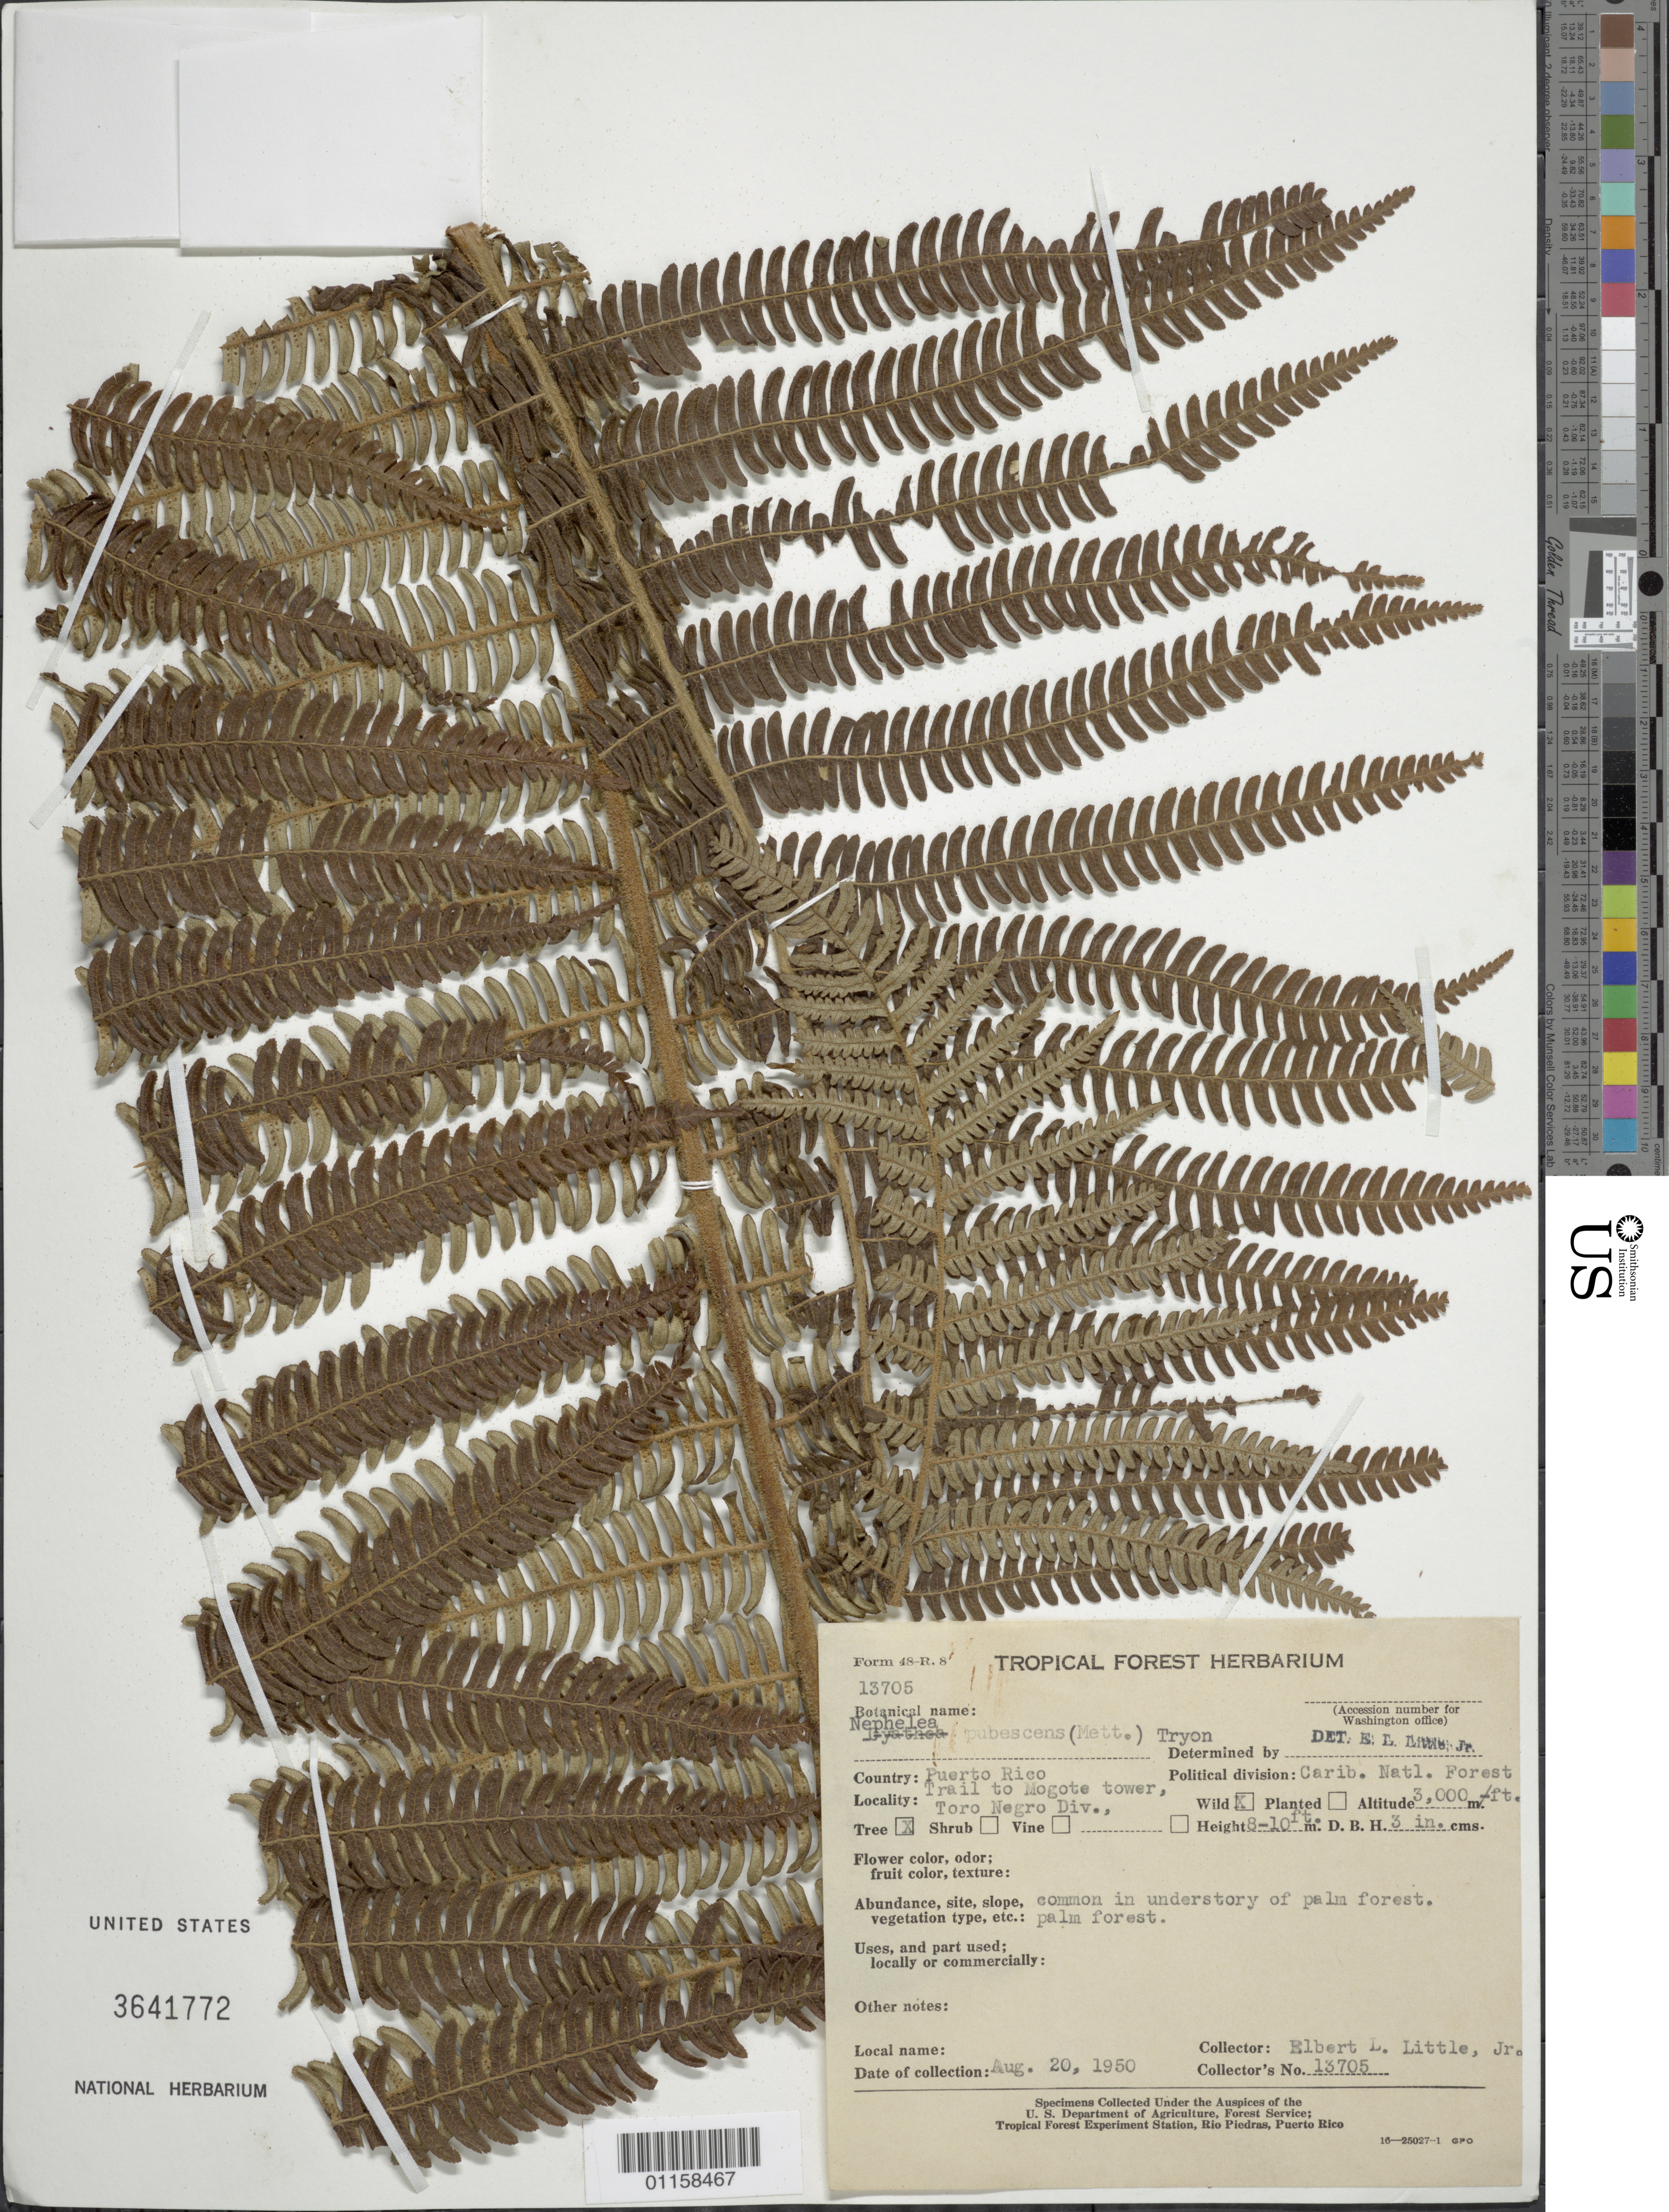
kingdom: Plantae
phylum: Tracheophyta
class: Polypodiopsida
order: Cyatheales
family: Cyatheaceae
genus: Cyathea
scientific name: Cyathea bipinnatifida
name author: (Baker) Domin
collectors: E. L. Little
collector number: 13705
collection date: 1950-08-20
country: Puerto Rico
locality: Carib. Nat'l. Forest, Toro Negro Division, trail to Motoge tower.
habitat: Palm forest. Common in understory of palm forest.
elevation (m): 914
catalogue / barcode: US 3641772